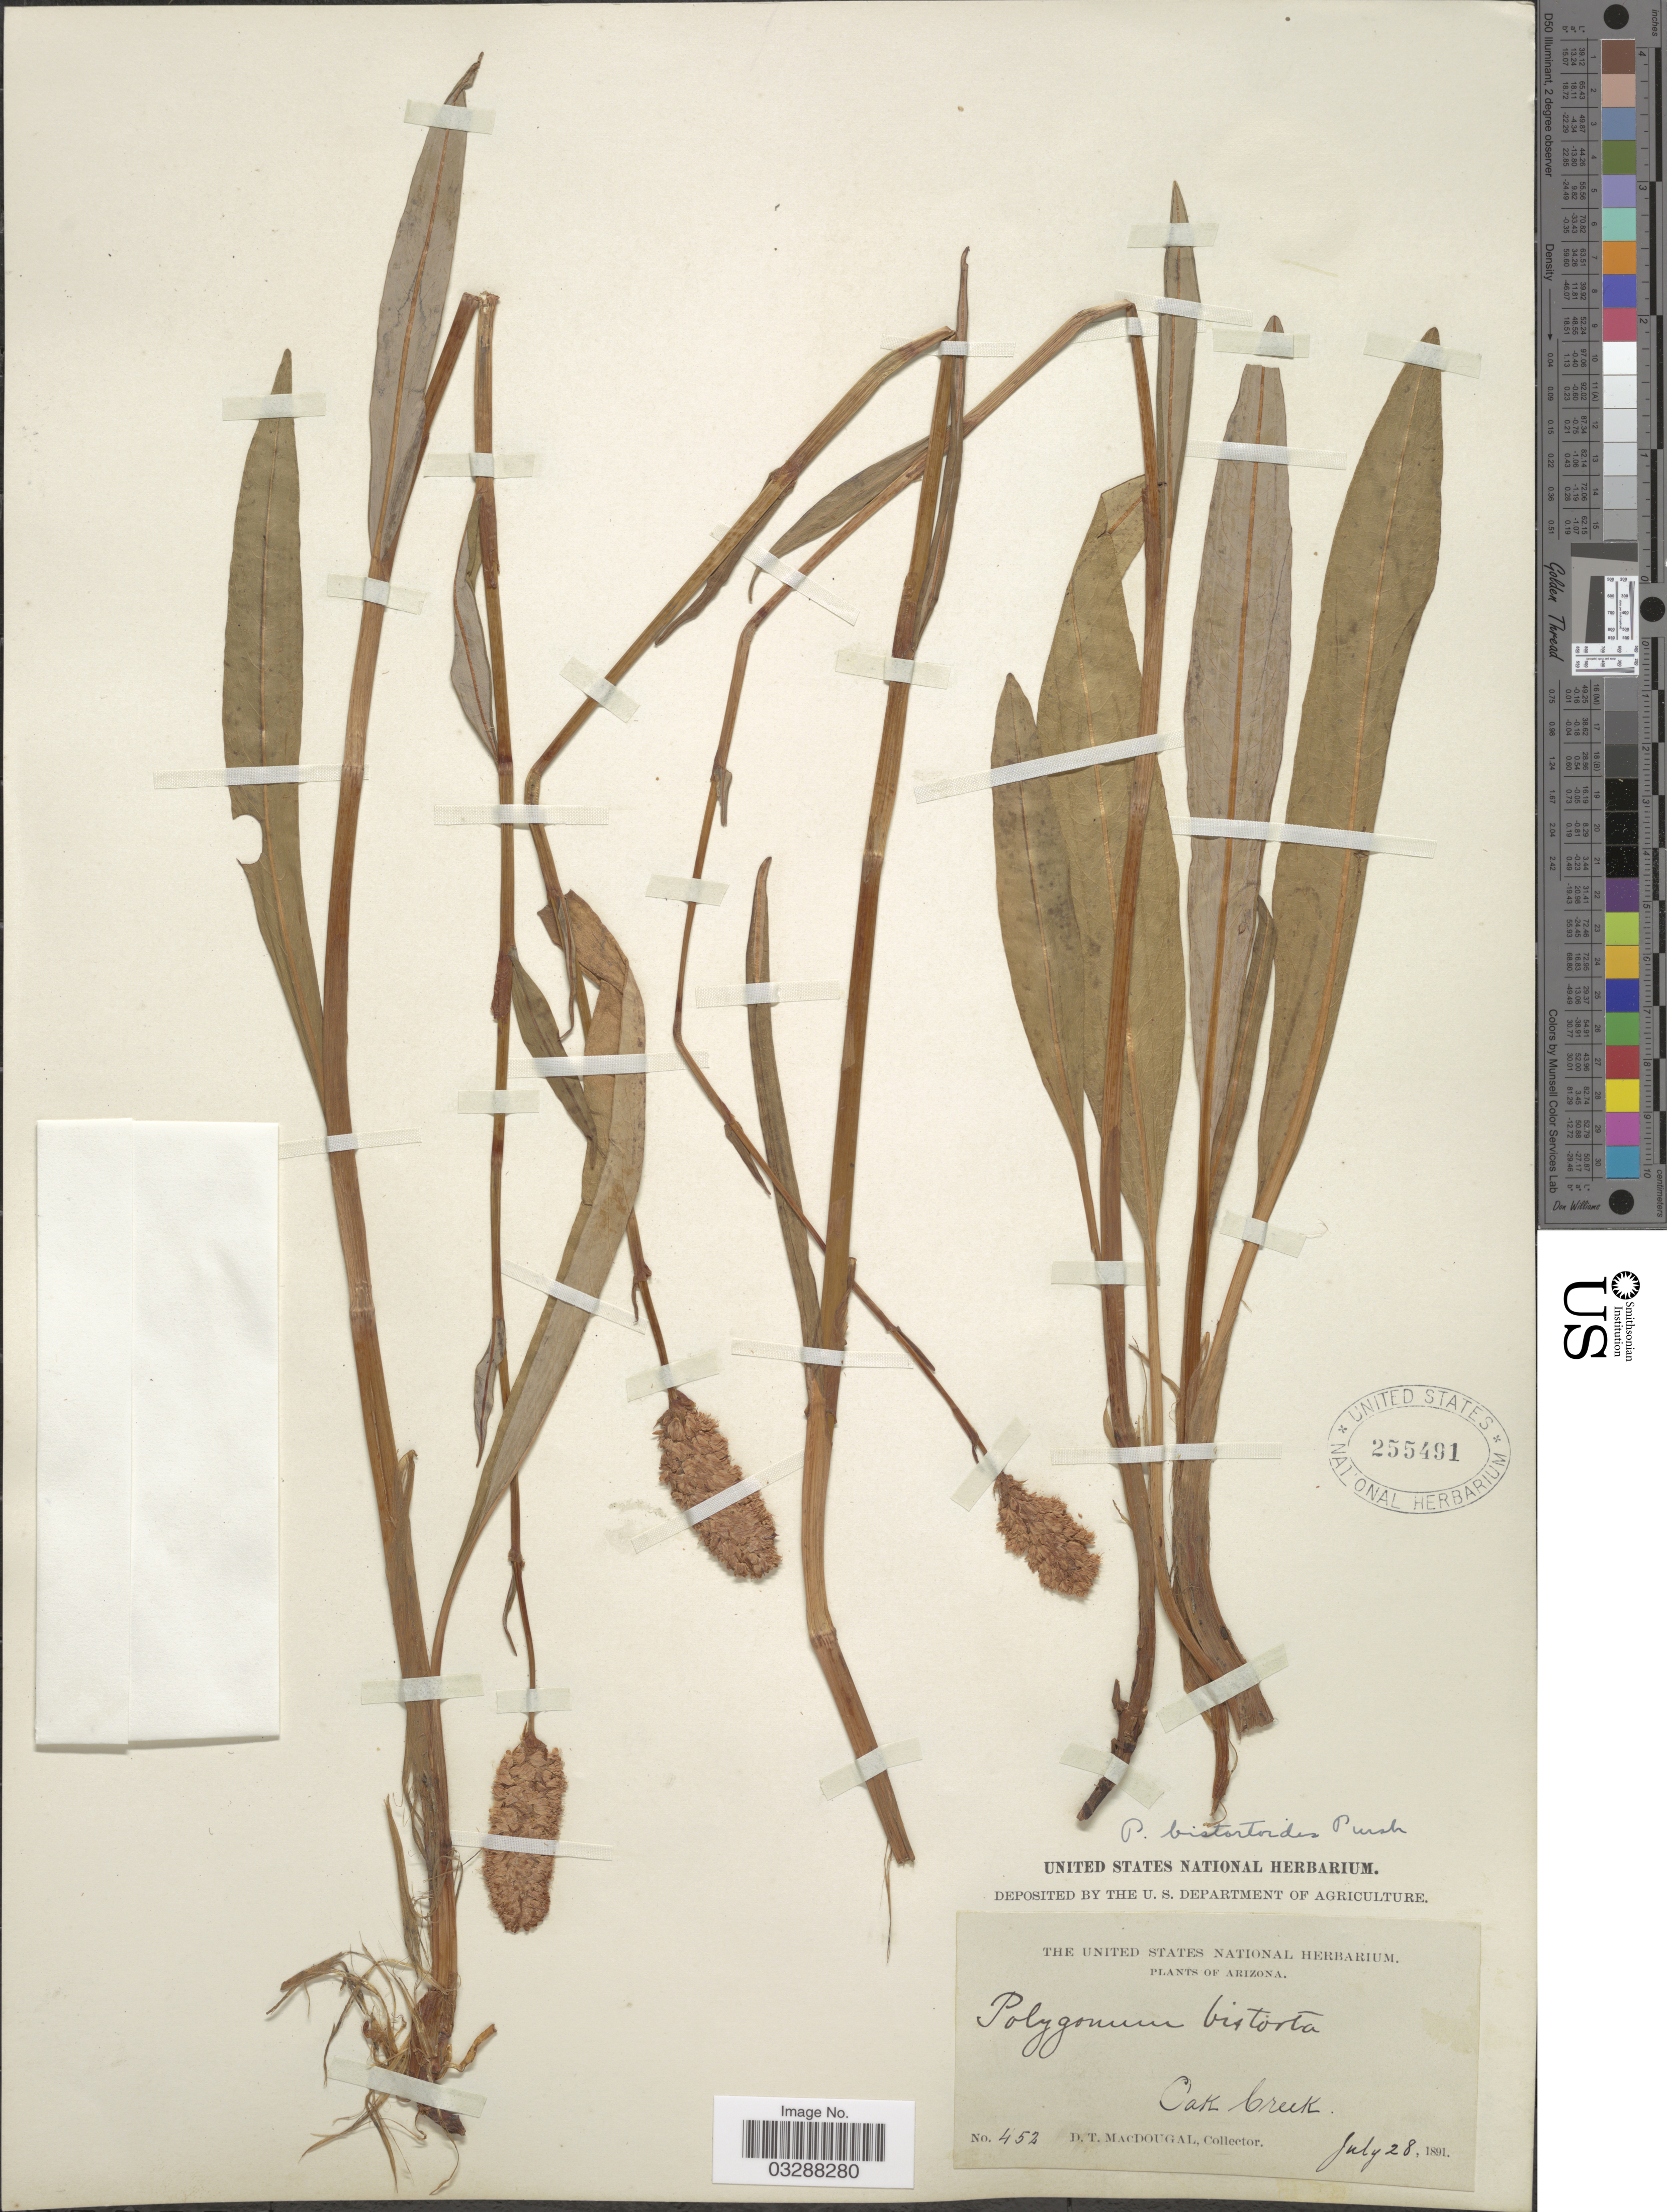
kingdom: Plantae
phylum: Tracheophyta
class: Magnoliopsida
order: Caryophyllales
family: Polygonaceae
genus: Bistorta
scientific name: Bistorta bistortoides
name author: (Pursh) Small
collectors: D. T. MacDougal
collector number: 452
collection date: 1891-07-28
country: United States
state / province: Arizona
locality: Oak Creek.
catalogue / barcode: US 255491